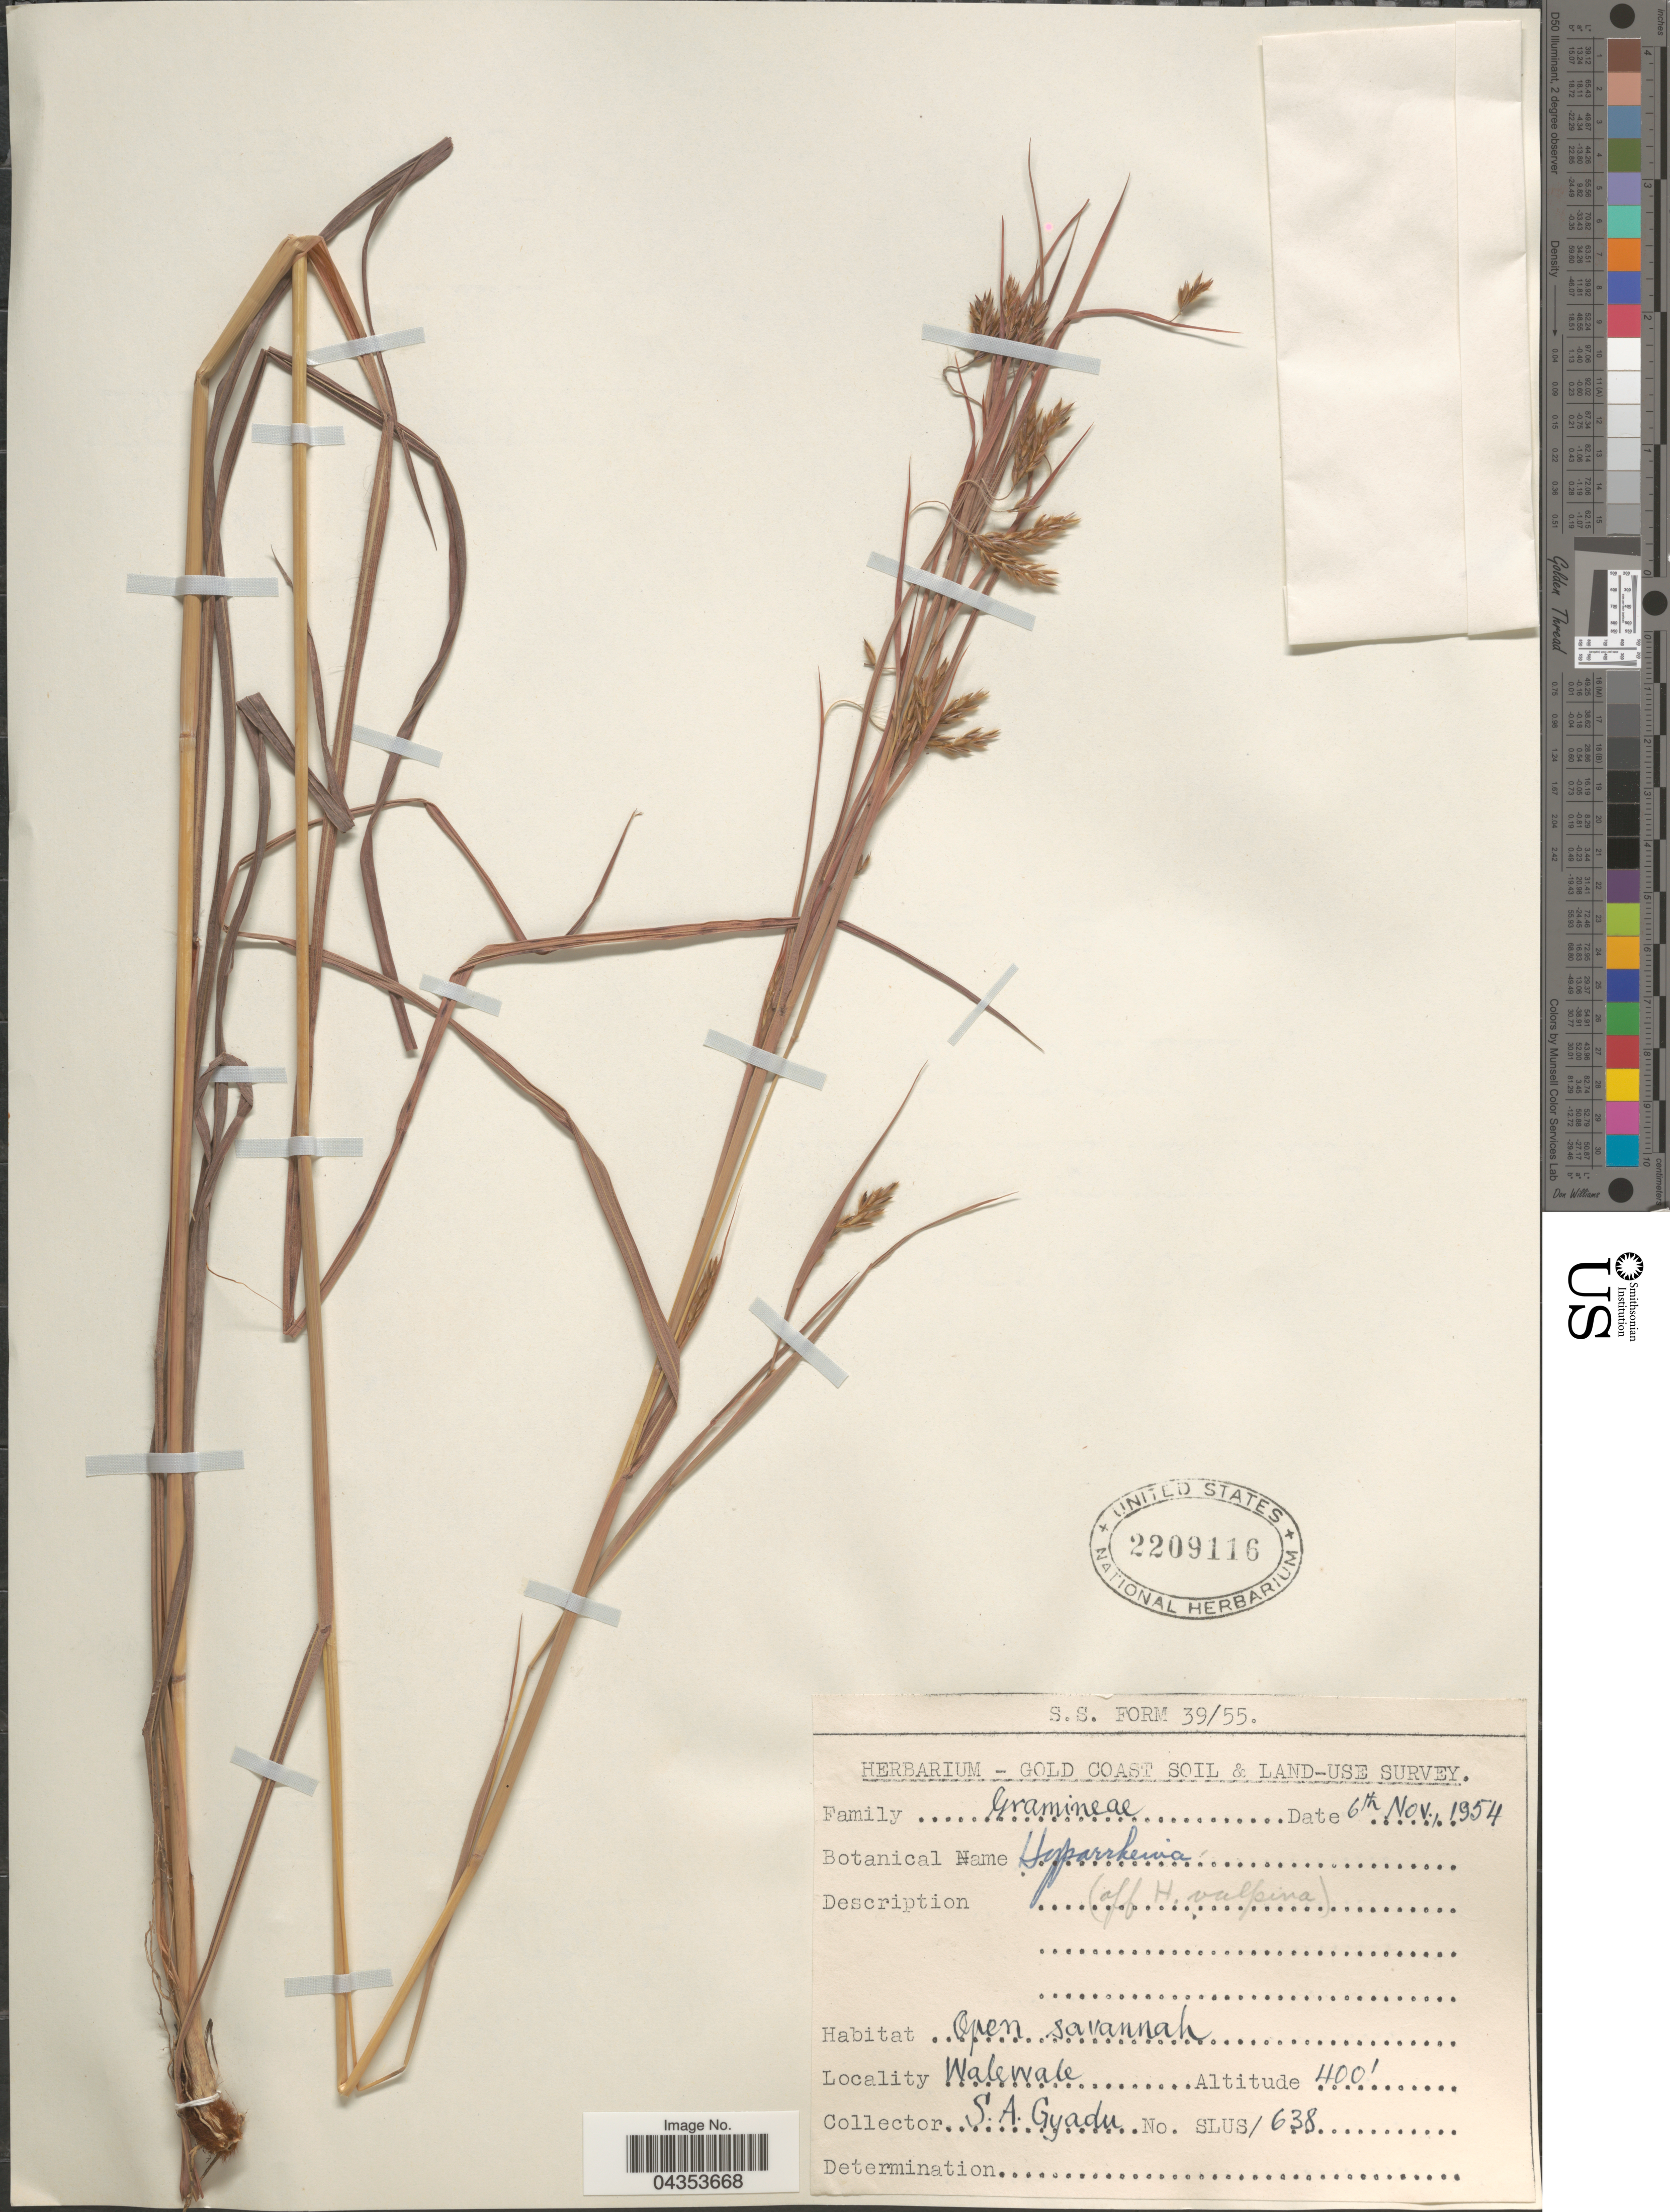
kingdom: Plantae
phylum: Tracheophyta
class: Liliopsida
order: Poales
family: Poaceae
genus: Hyparrhenia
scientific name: Hyparrhenia nyassae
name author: (Rendle) Stapf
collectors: S. Gyadu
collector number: SLUS/638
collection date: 1954-11-06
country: Ghana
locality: Gold Coast soil & land-use survey. Walewale.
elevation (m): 122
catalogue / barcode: US 2209116